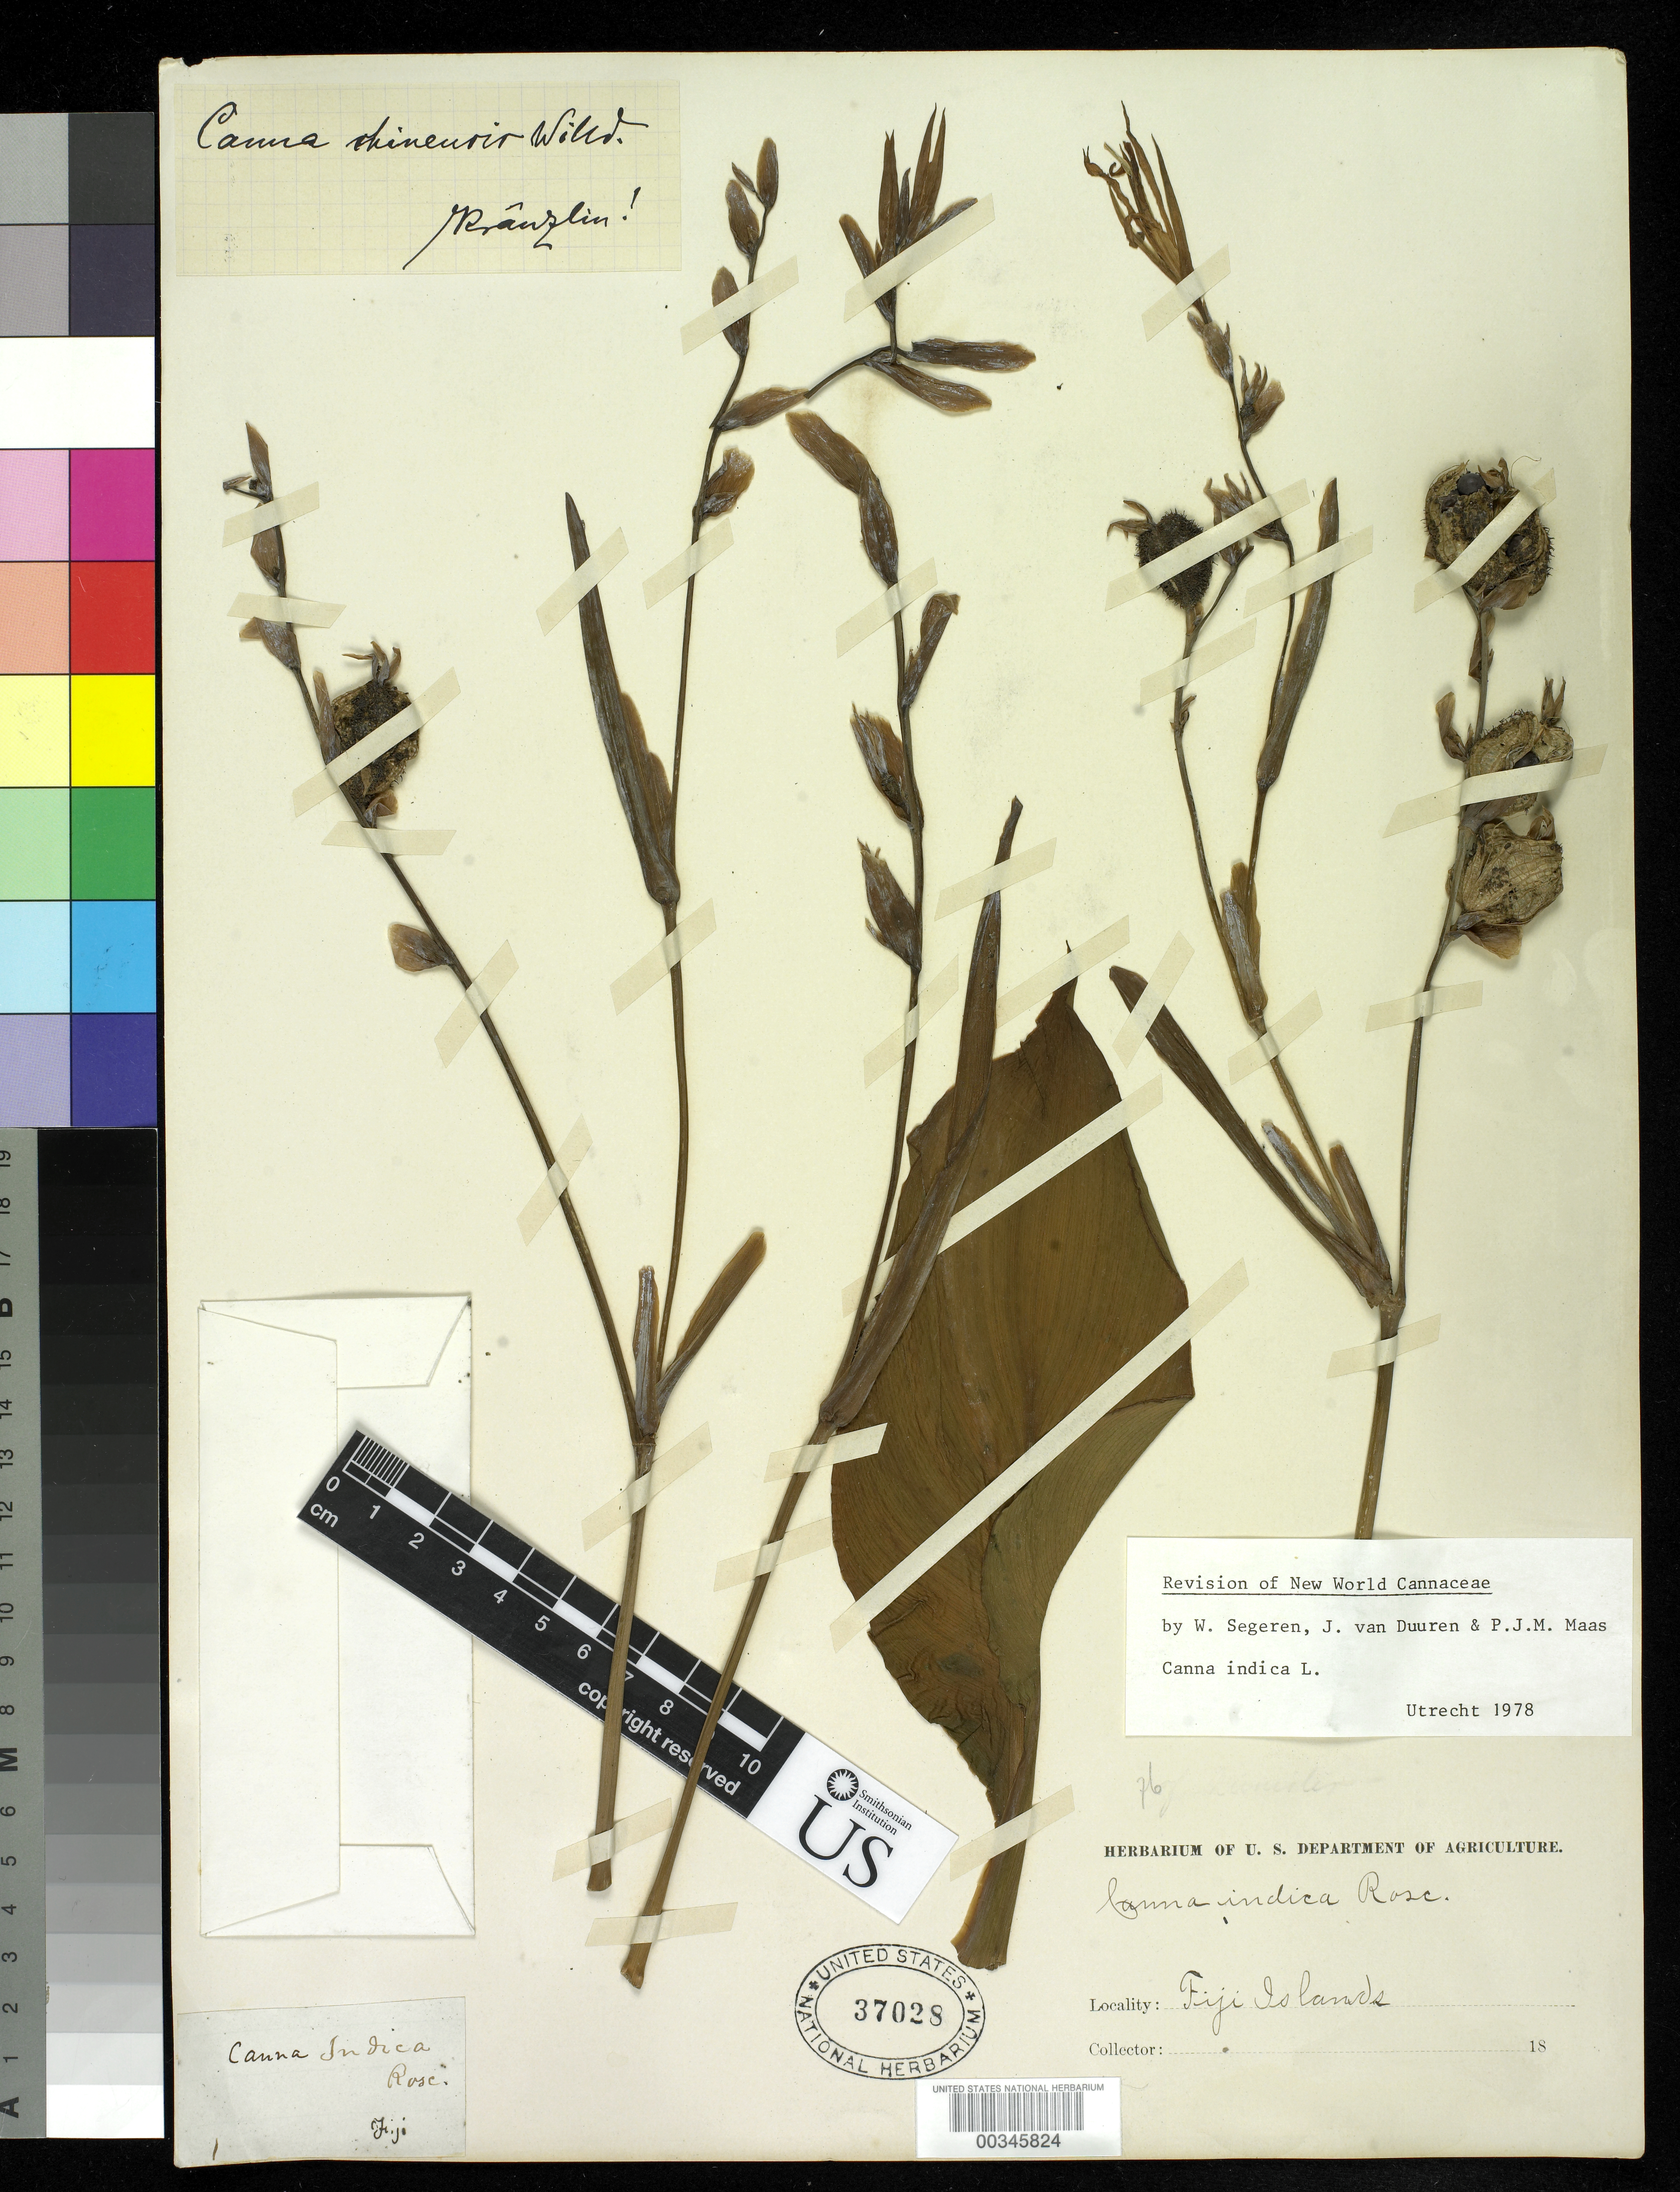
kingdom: Plantae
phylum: Tracheophyta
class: Liliopsida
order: Zingiberales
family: Cannaceae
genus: Canna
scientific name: Canna indica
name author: L.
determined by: Segeren, W.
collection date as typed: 18--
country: Fiji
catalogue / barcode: US 37028